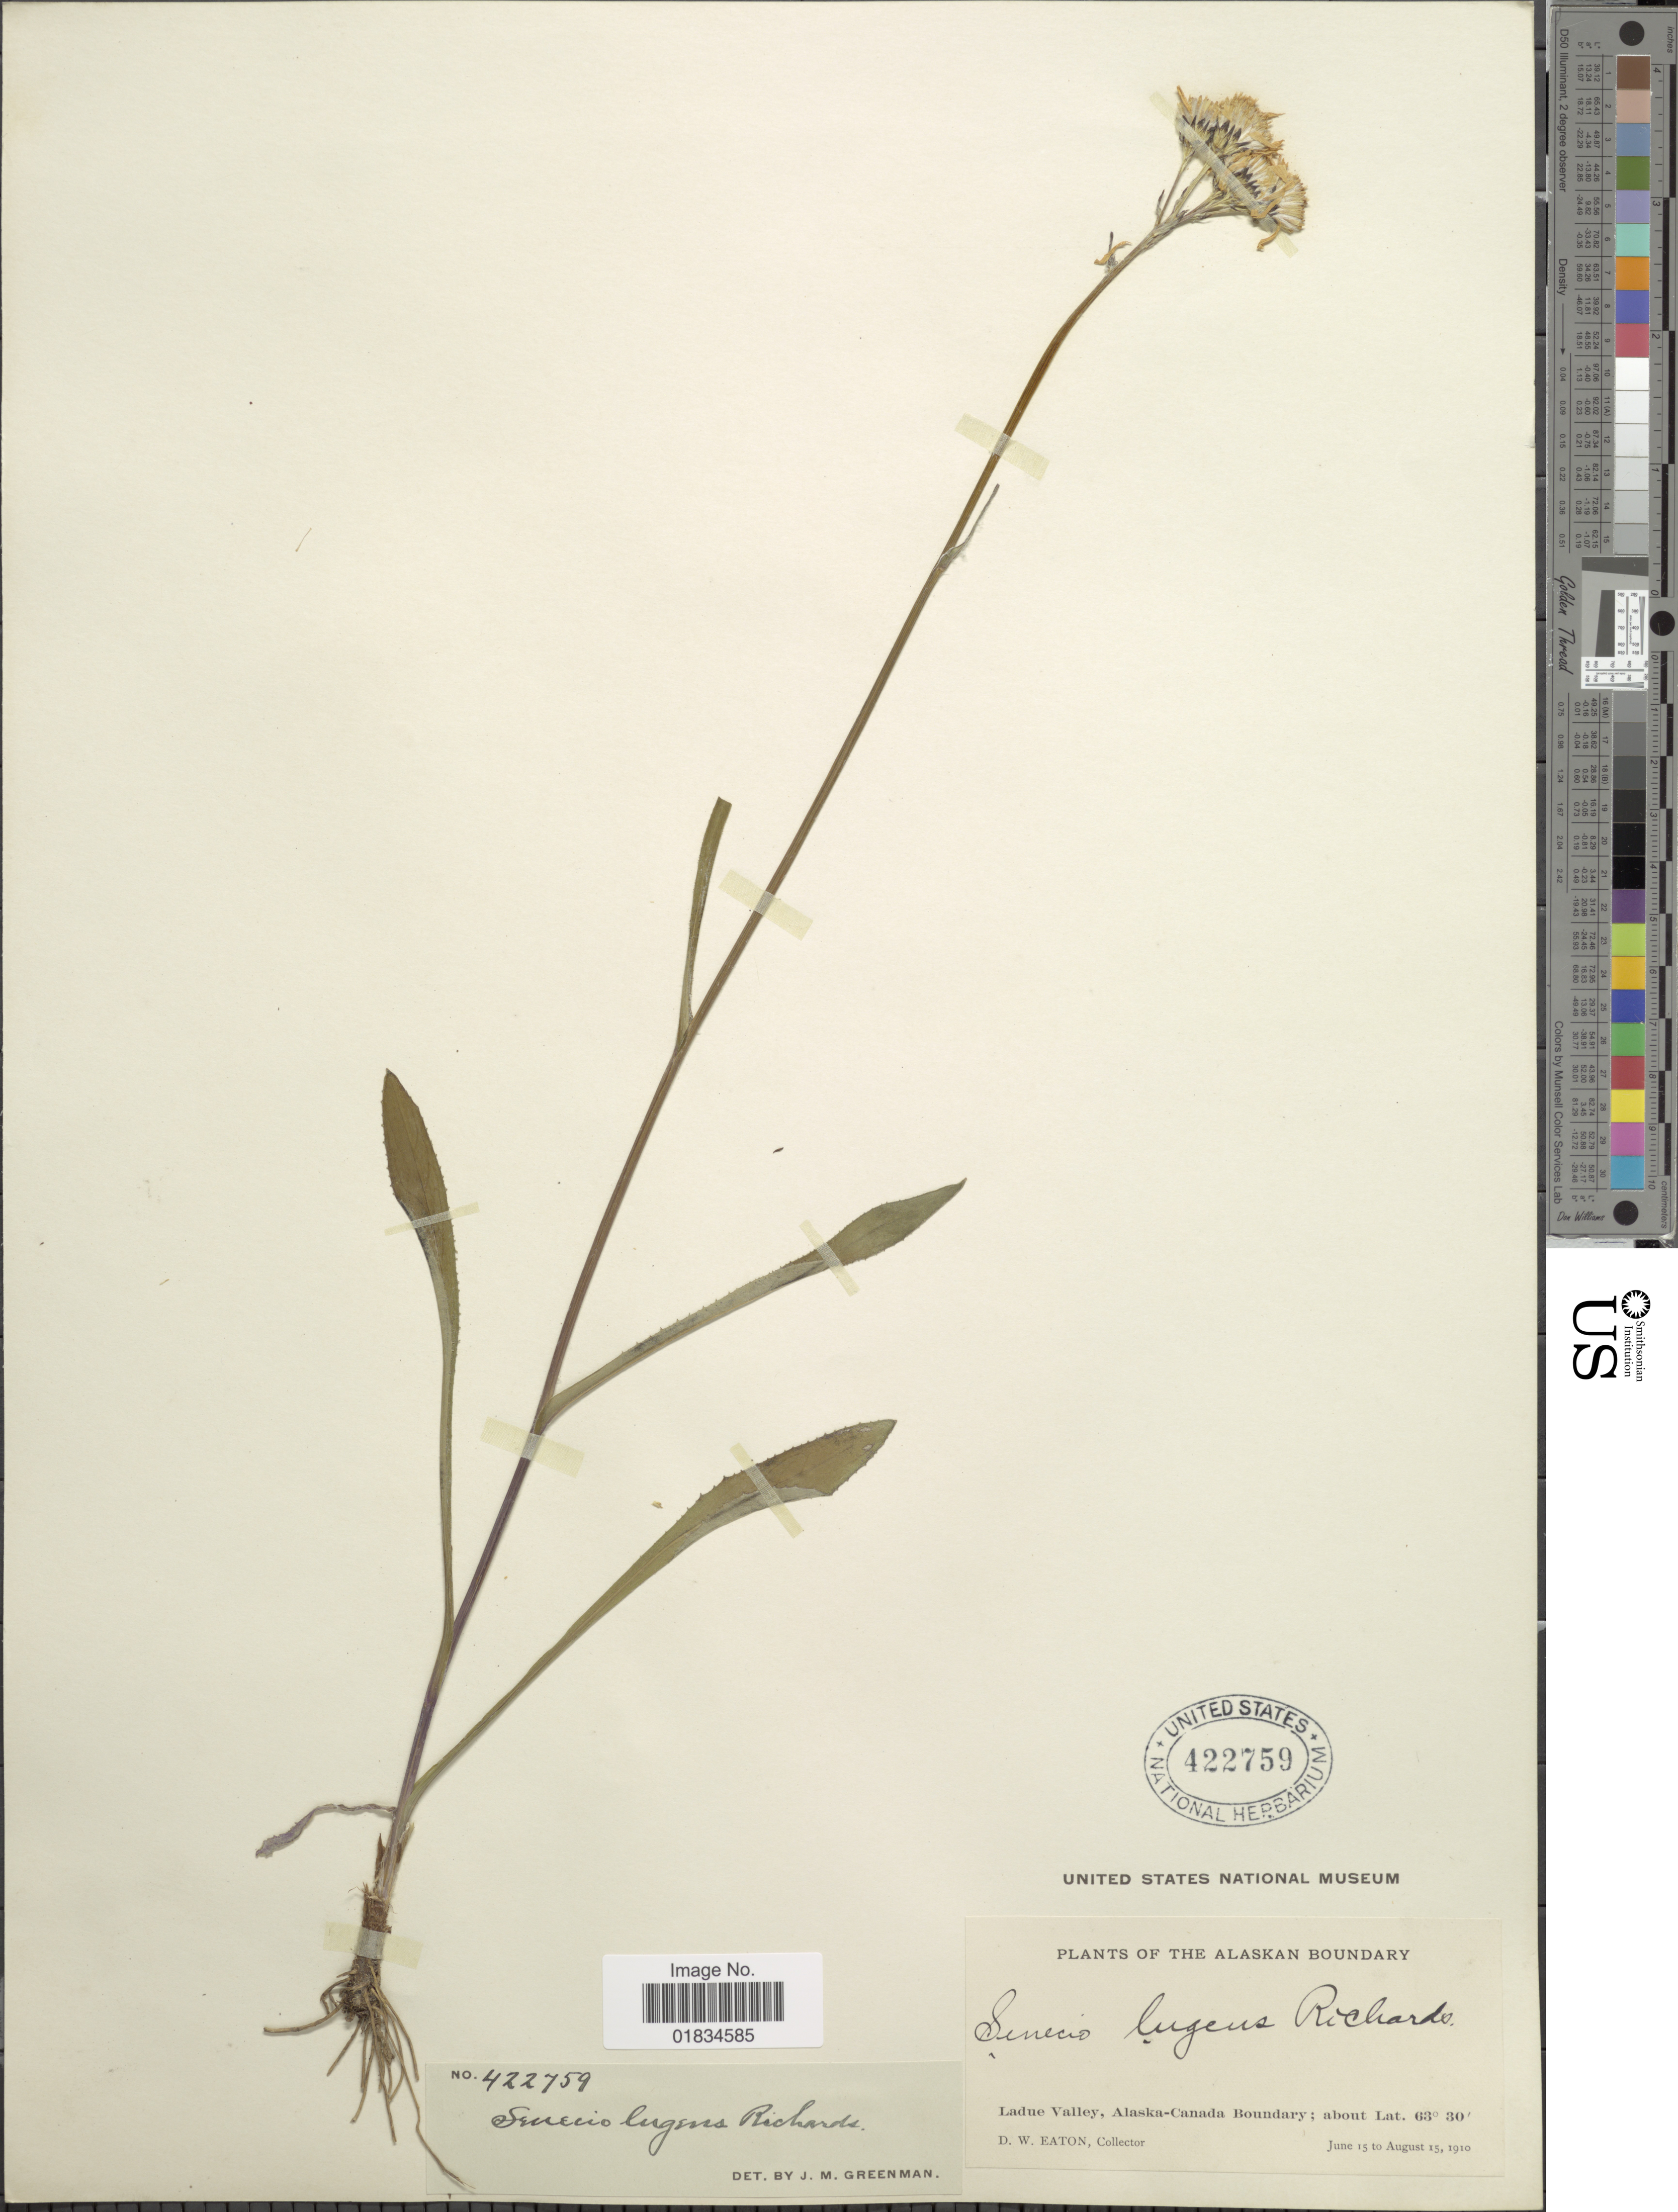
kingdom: Plantae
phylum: Tracheophyta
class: Magnoliopsida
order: Asterales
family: Asteraceae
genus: Senecio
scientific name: Senecio lugens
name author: Richardson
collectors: D. Eaton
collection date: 1910-06-15/1910-08-15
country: United States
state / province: Alaska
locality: Alaskan Boundary. Ladue Valley, Alaska-Canada Boundary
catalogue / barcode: US 422759